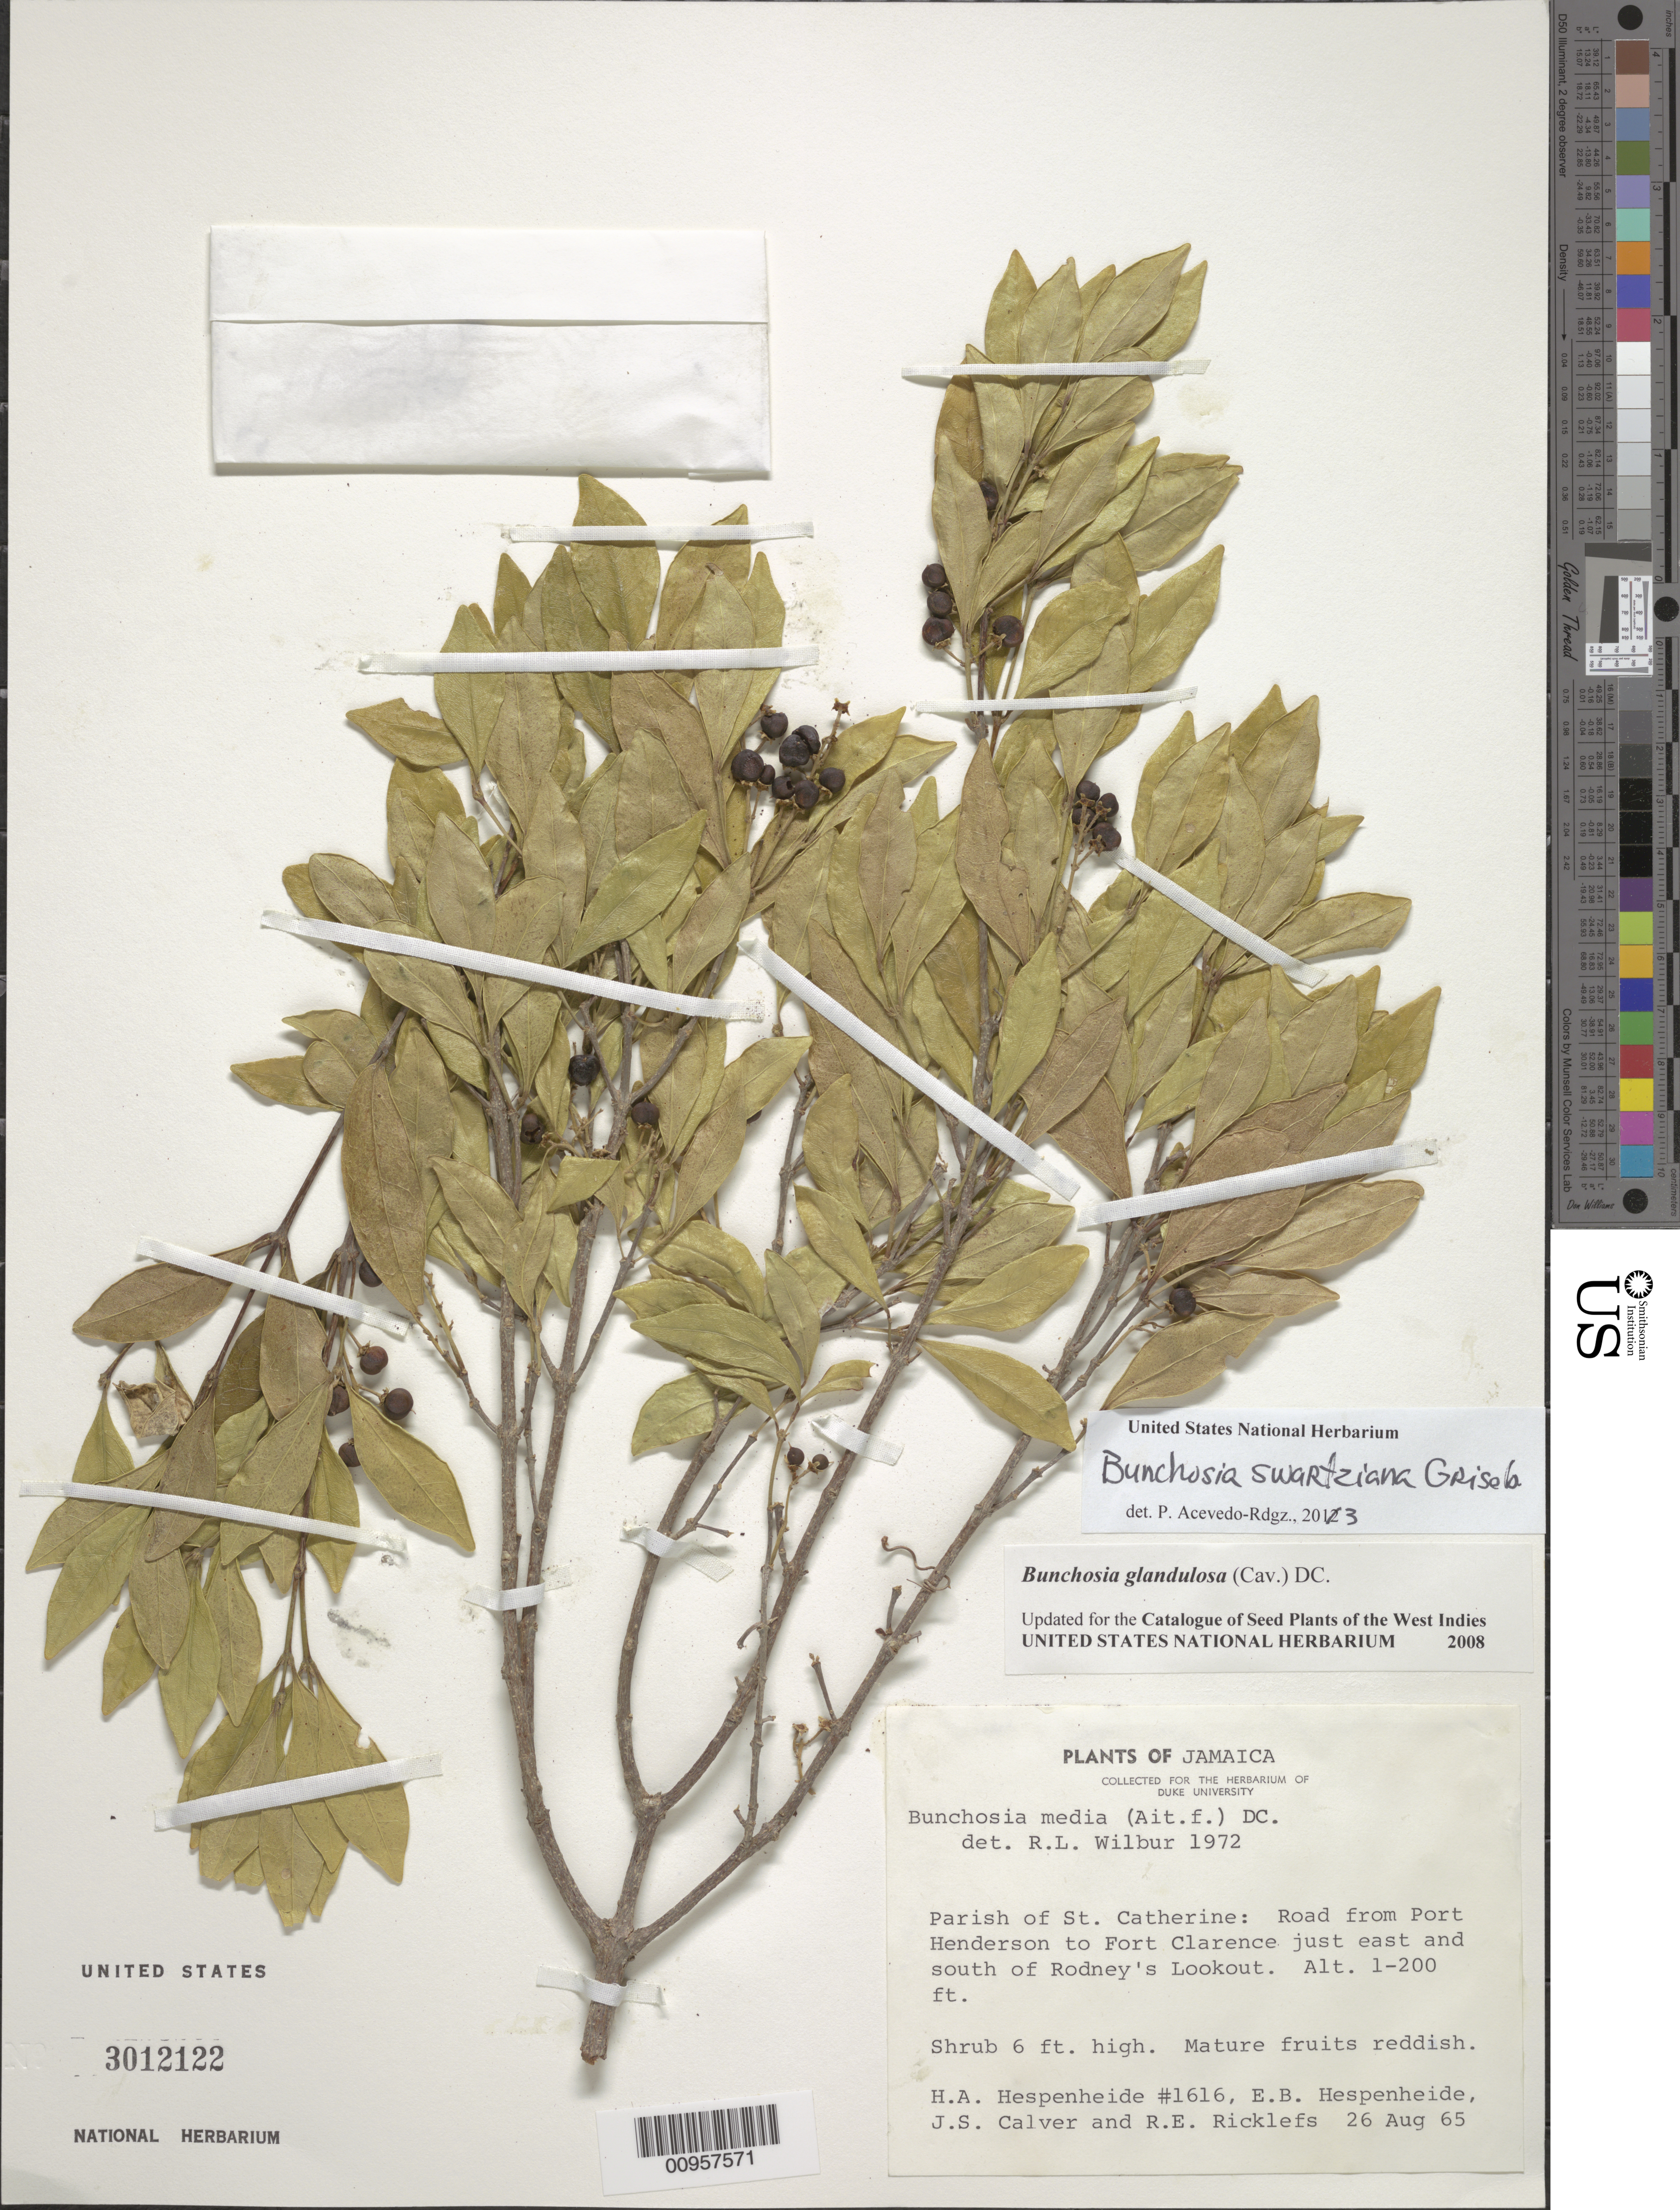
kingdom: Plantae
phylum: Tracheophyta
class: Magnoliopsida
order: Malpighiales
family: Malpighiaceae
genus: Bunchosia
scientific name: Bunchosia swartziana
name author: Griseb.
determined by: Acevedo-Rodríguez, P., (BOT), Smithsonian Institution - National Museum of Natural History (UNITED STATES)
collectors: H. A. Hespenheide, J. Hespenheide, J. Calver & R. Ricklefs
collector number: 1616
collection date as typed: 26 Aug 1965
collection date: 1965-08-26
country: Jamaica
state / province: Saint Catherine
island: Jamaica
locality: Road from Port Henderson to Fort Clarence just east and south of Rodney's Lookout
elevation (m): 0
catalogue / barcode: US 3012122